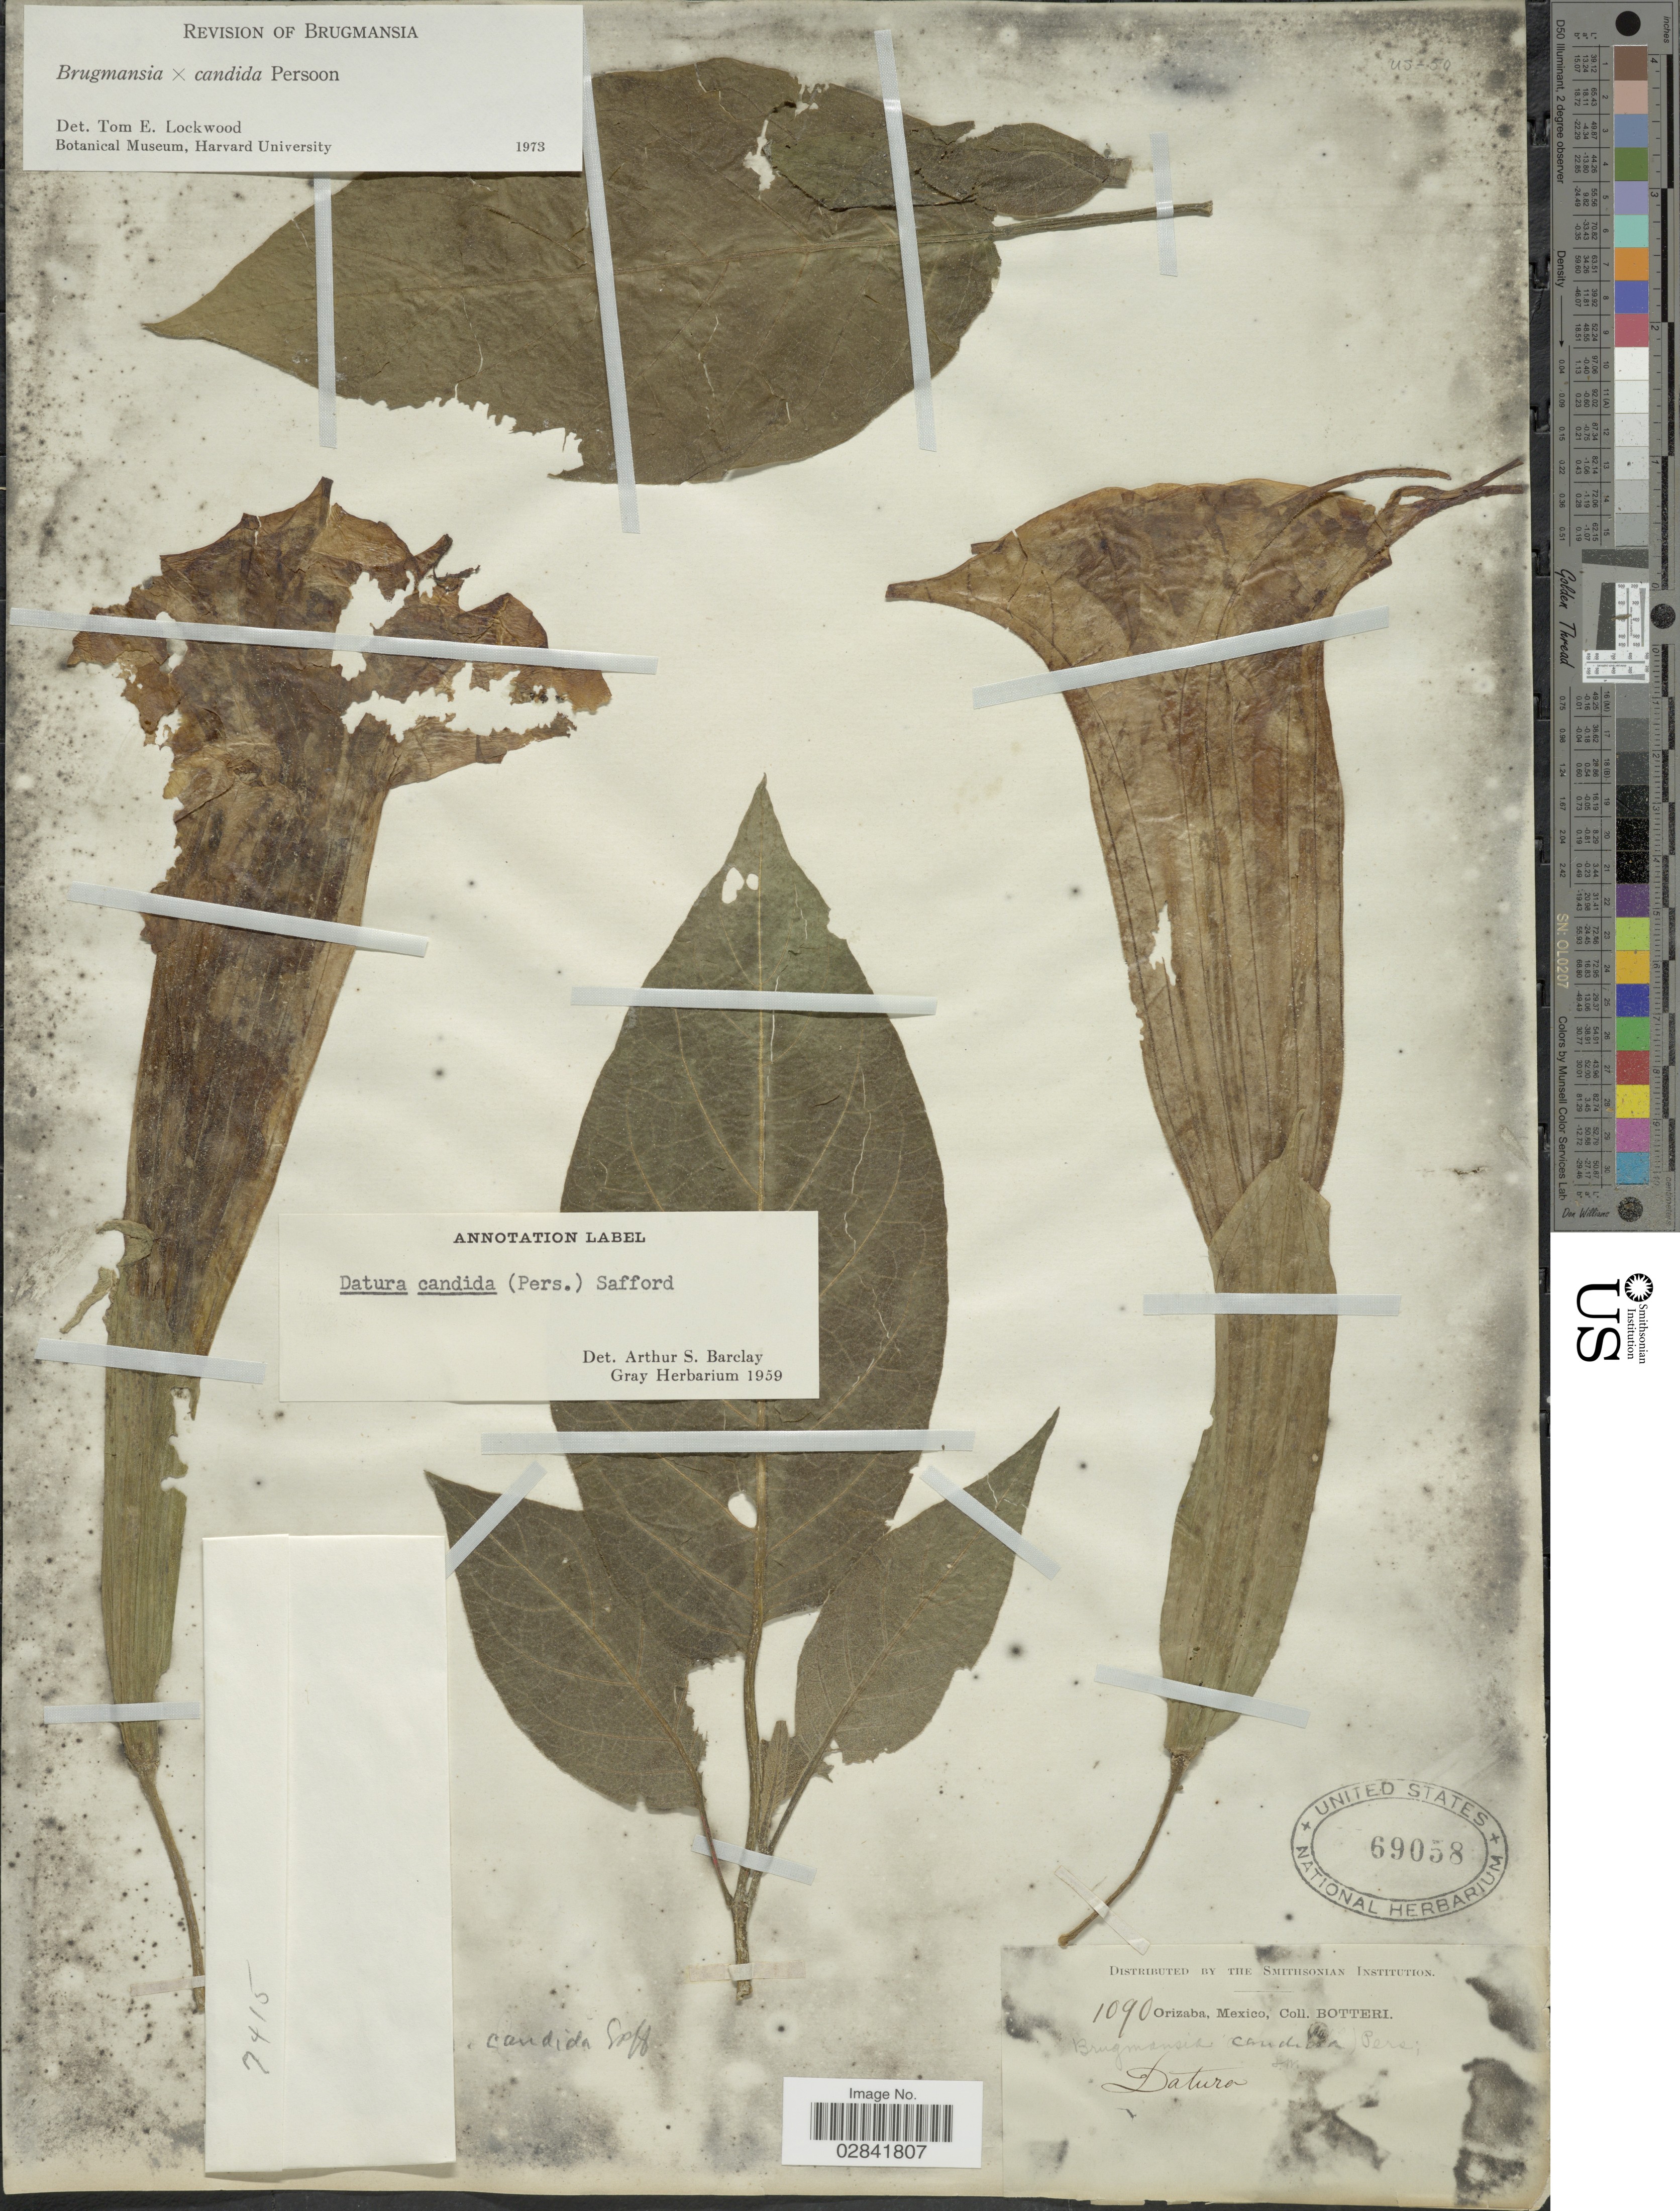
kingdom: Plantae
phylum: Tracheophyta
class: Magnoliopsida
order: Solanales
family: Solanaceae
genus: Brugmansia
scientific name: Brugmansia x candida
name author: Pers.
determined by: Lockwood, T. E.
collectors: -. Botteri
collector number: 1090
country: Mexico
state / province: Veracruz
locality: Orizaba.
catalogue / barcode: US 69058